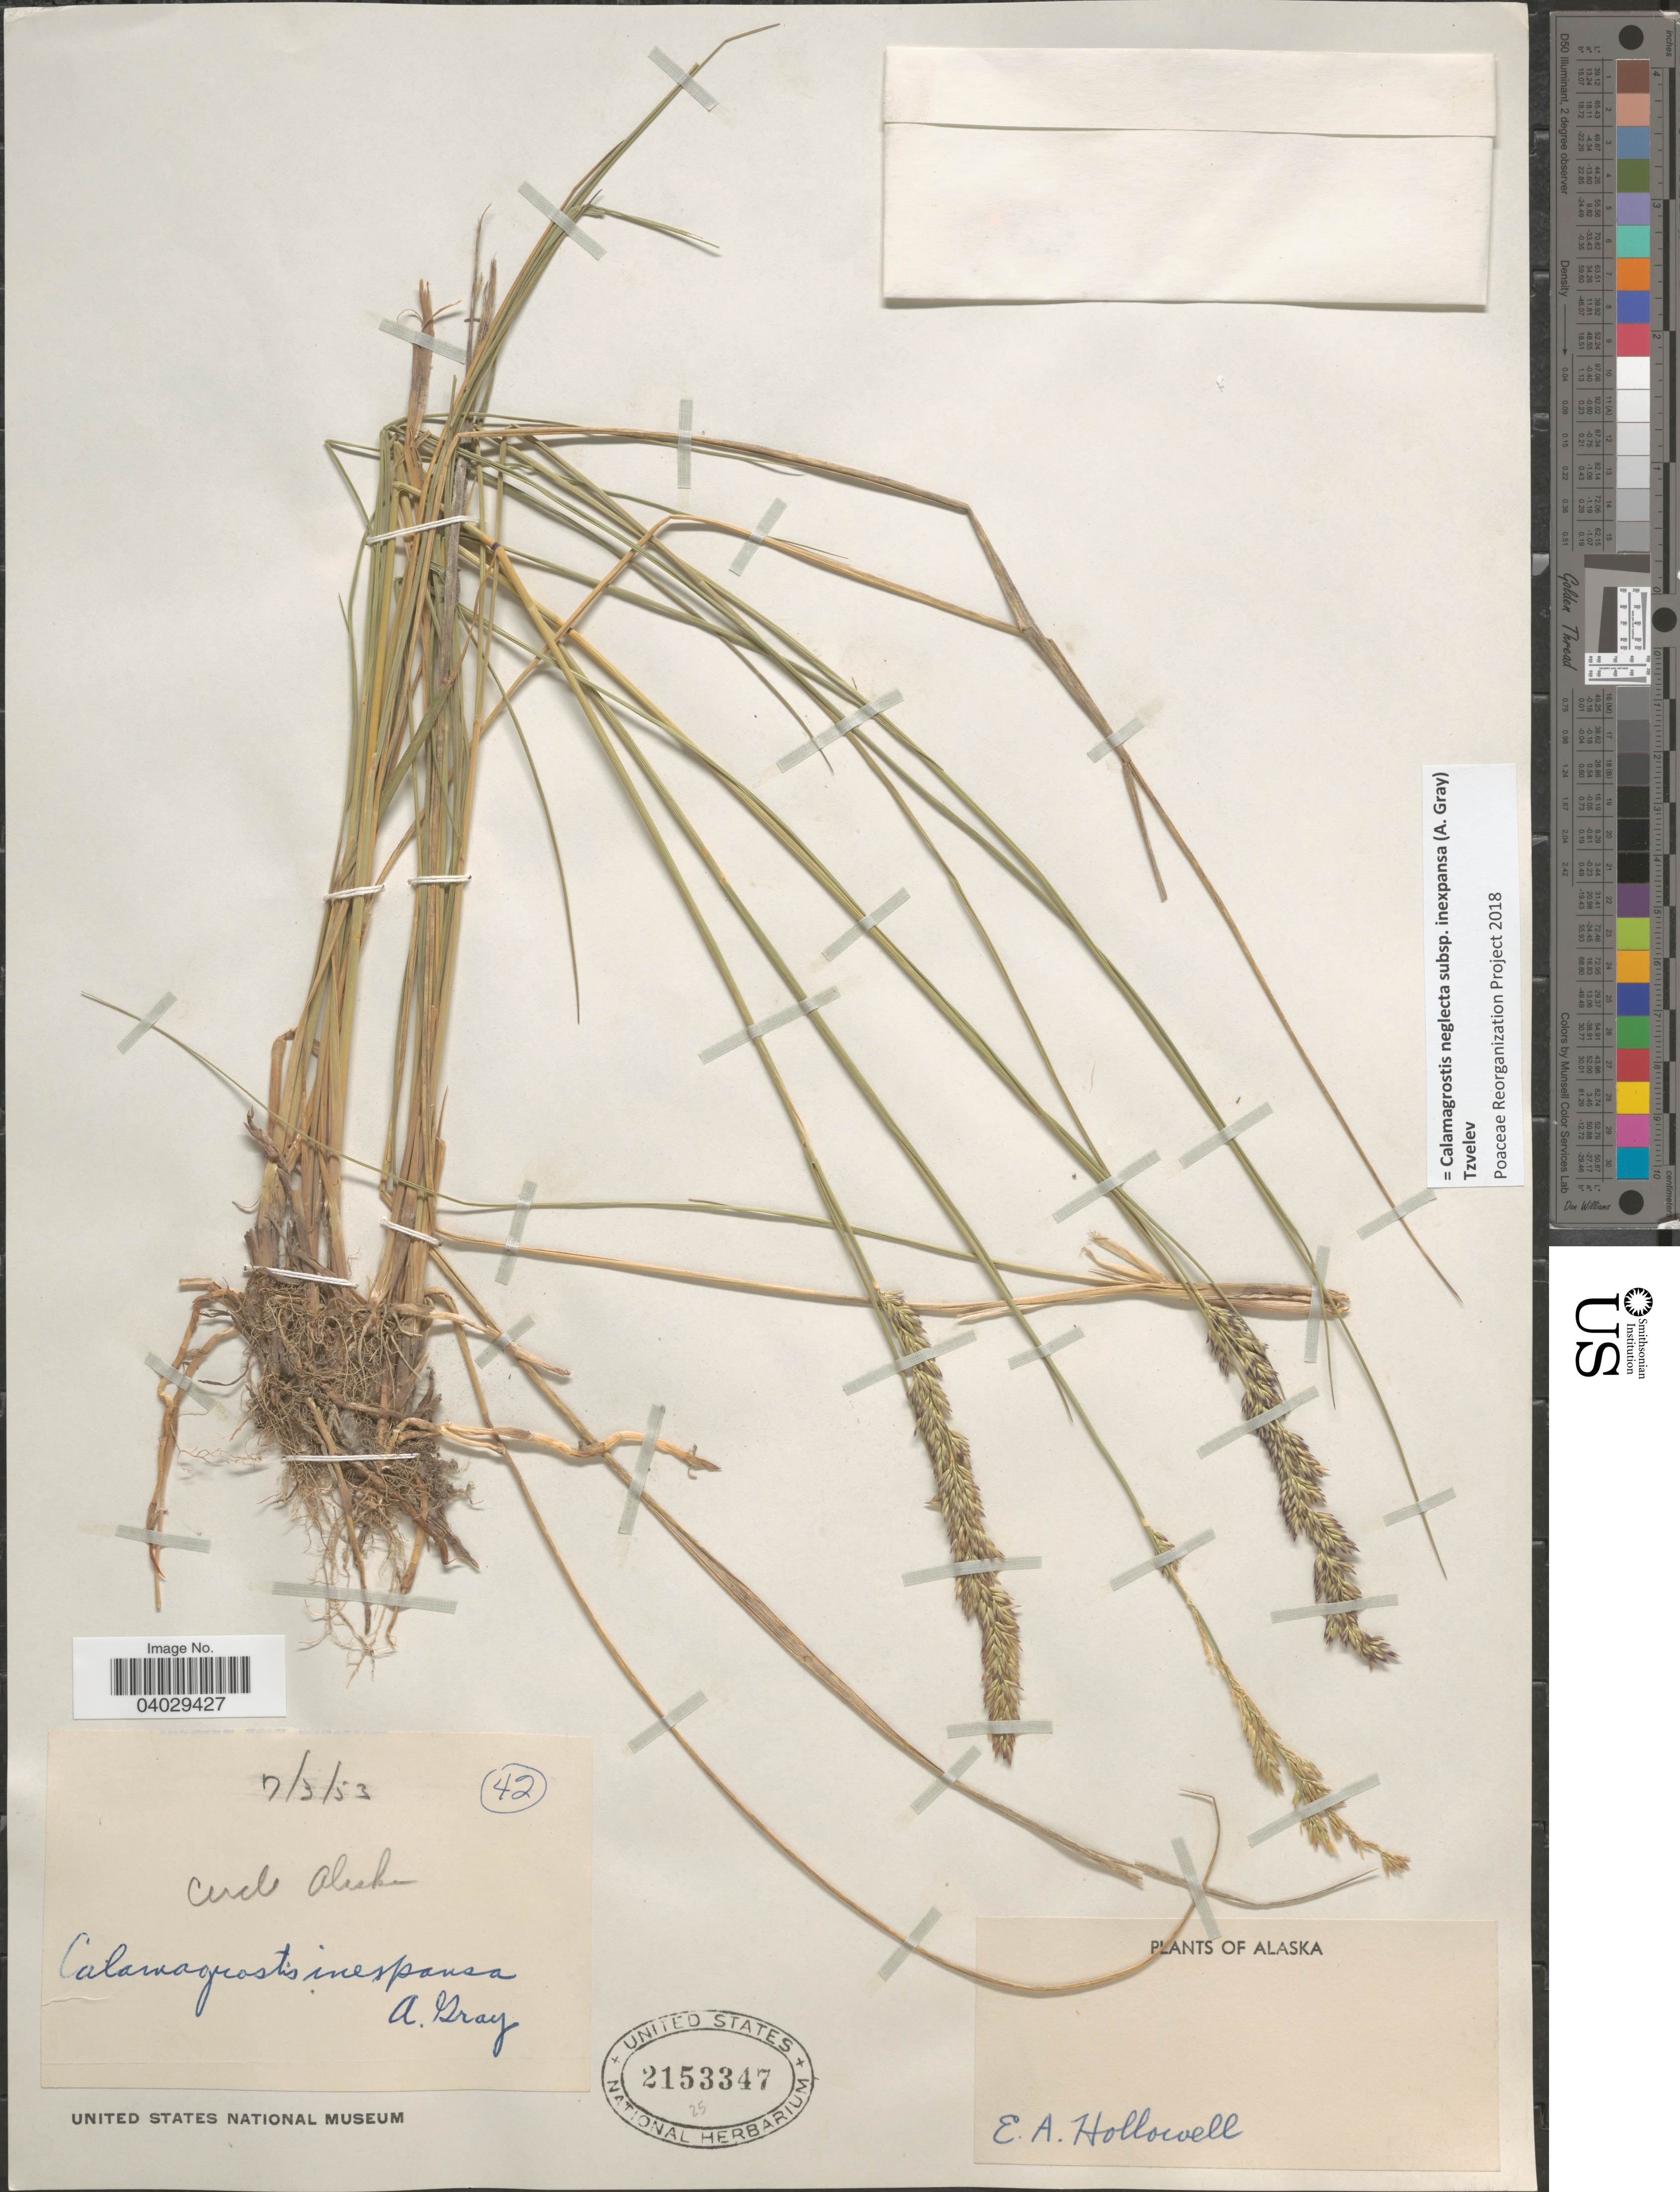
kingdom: Plantae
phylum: Tracheophyta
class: Liliopsida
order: Poales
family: Poaceae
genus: Calamagrostis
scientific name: Calamagrostis neglecta subsp. inexpansa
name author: (A. Gray) Tzvelev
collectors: E. Hollowell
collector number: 42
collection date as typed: Transcribed d/m/y: 3/7/53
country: United States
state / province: Alaska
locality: Circle Alaska.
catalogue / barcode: US 2153347